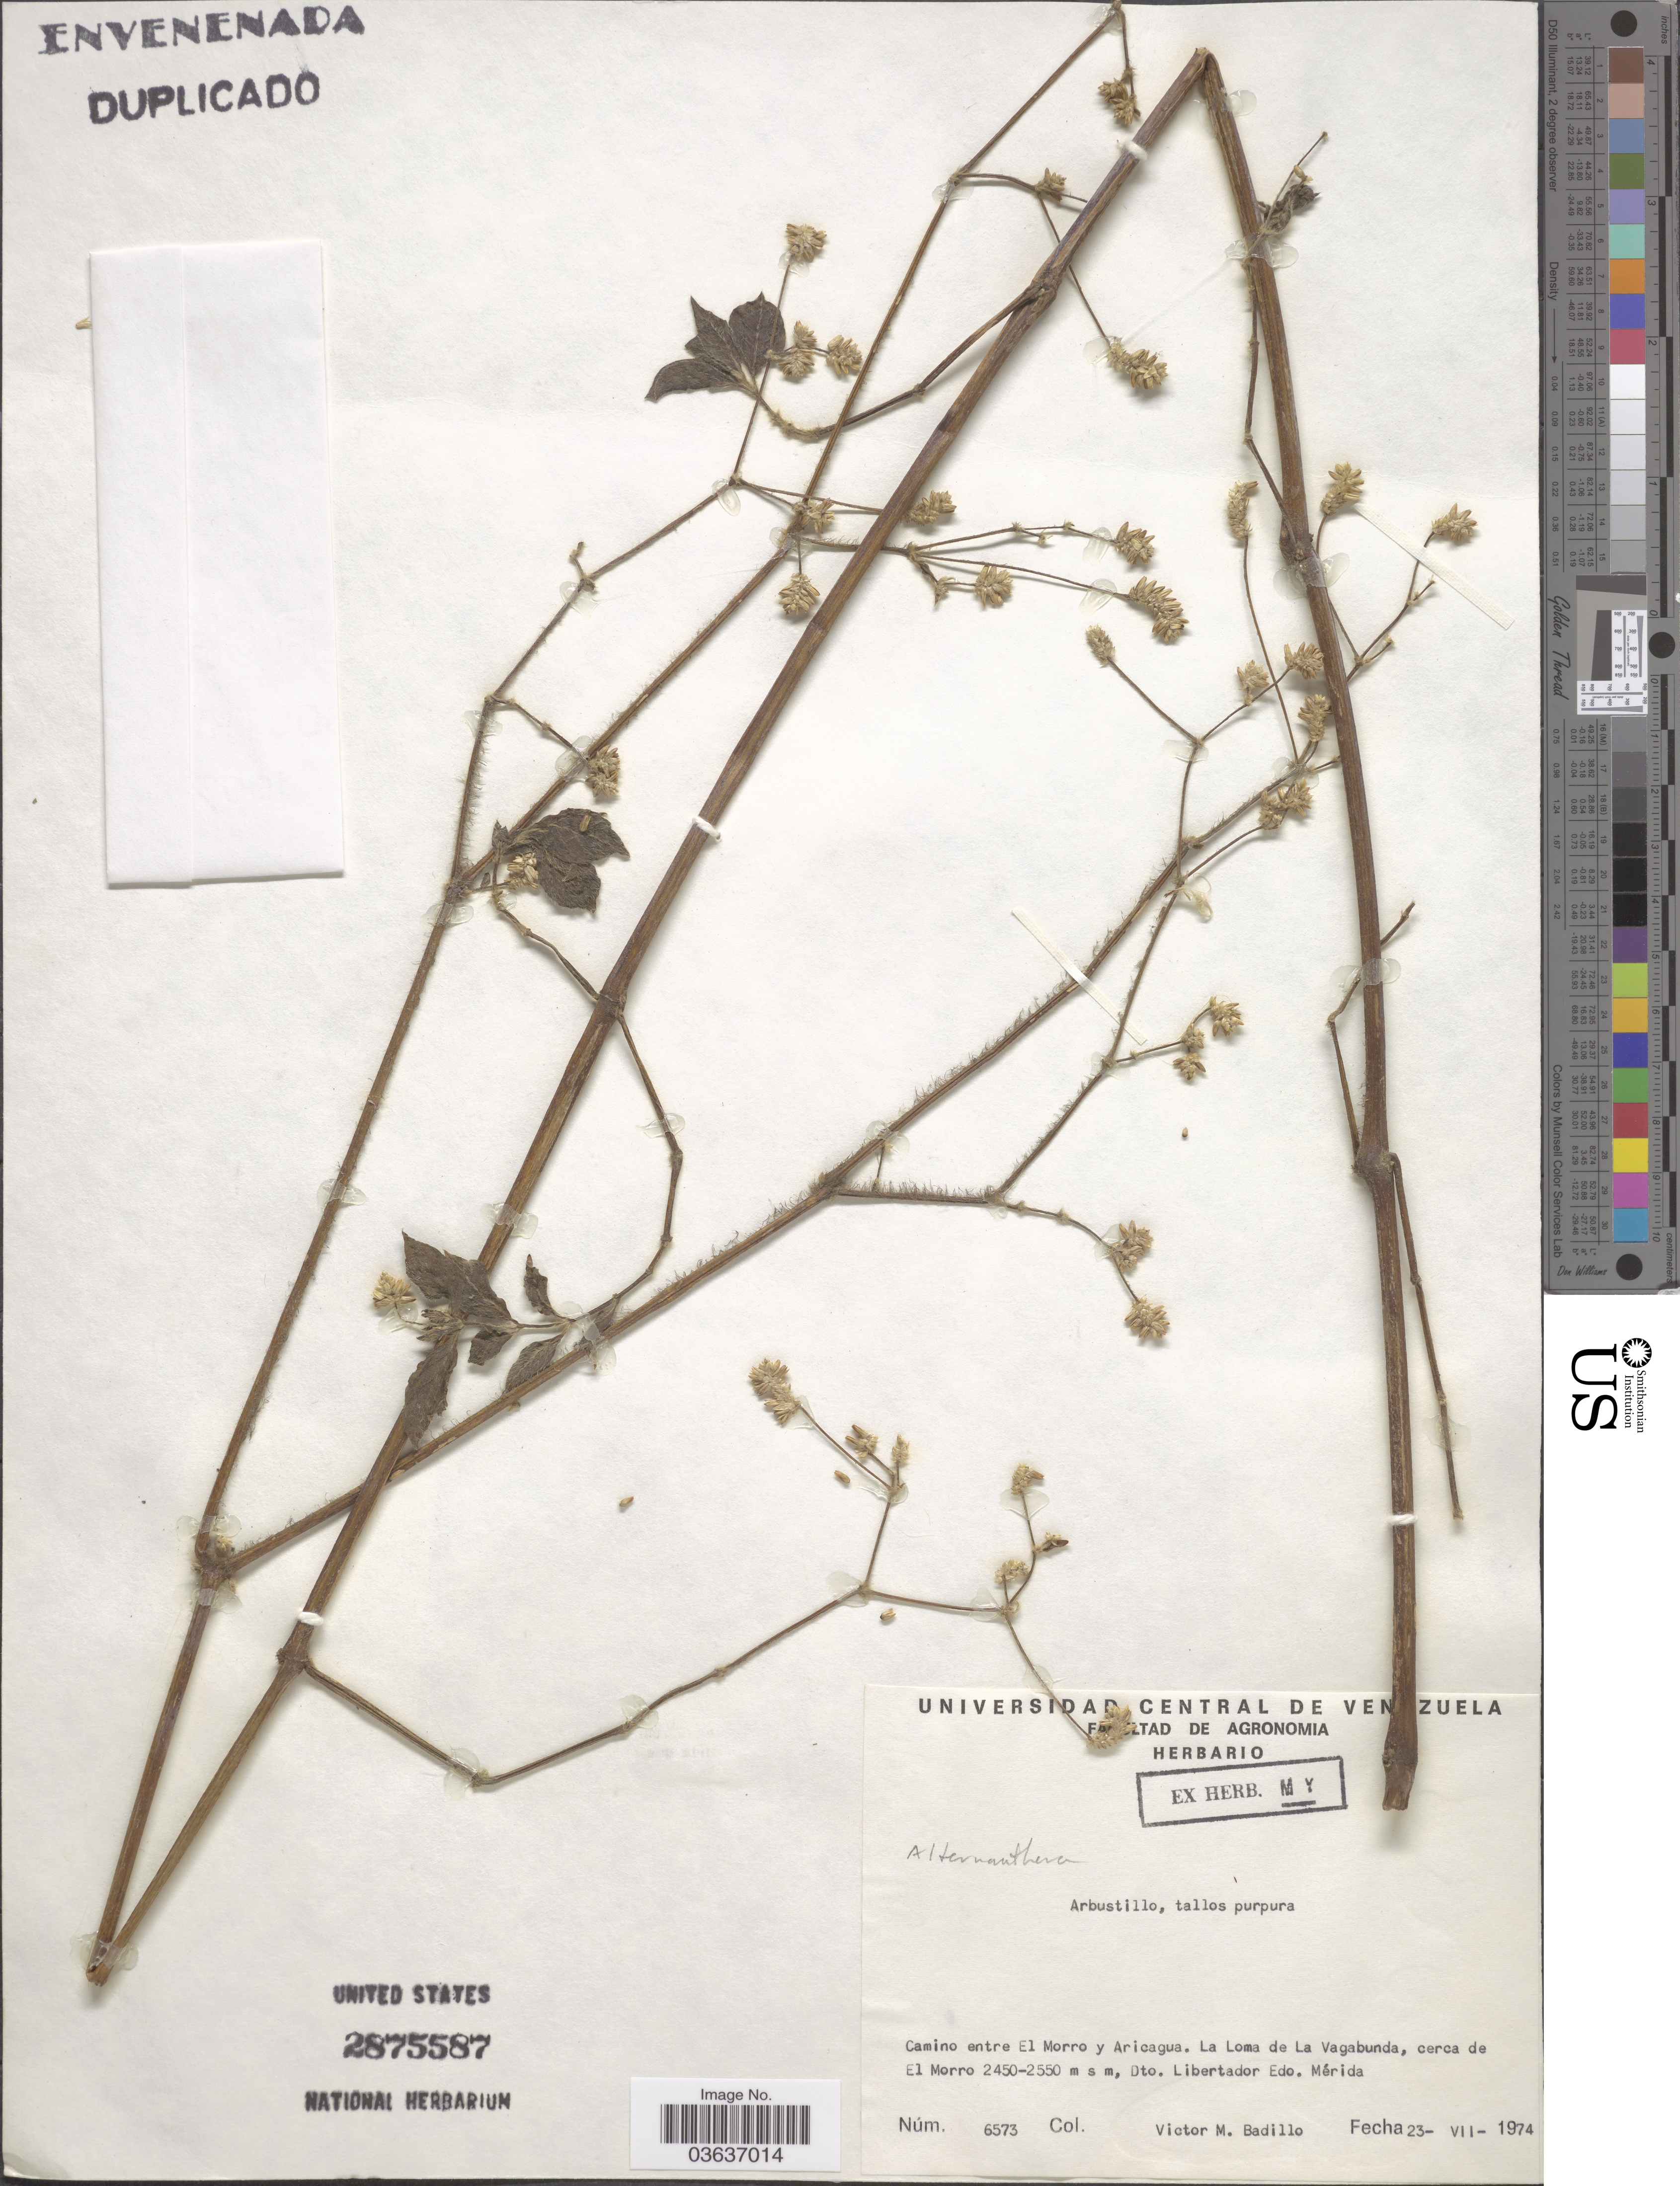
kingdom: Plantae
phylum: Tracheophyta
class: Magnoliopsida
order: Caryophyllales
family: Amaranthaceae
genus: Alternanthera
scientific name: Alternanthera sp.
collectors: V. Badillo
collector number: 6573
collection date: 1974-07-23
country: Venezuela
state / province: Mérida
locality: Camino entre El Morro y Aricagua. La Loma de La Vagabunda, cerca de El Morro, Dto. Libertador.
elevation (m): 2450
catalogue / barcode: US 2875587